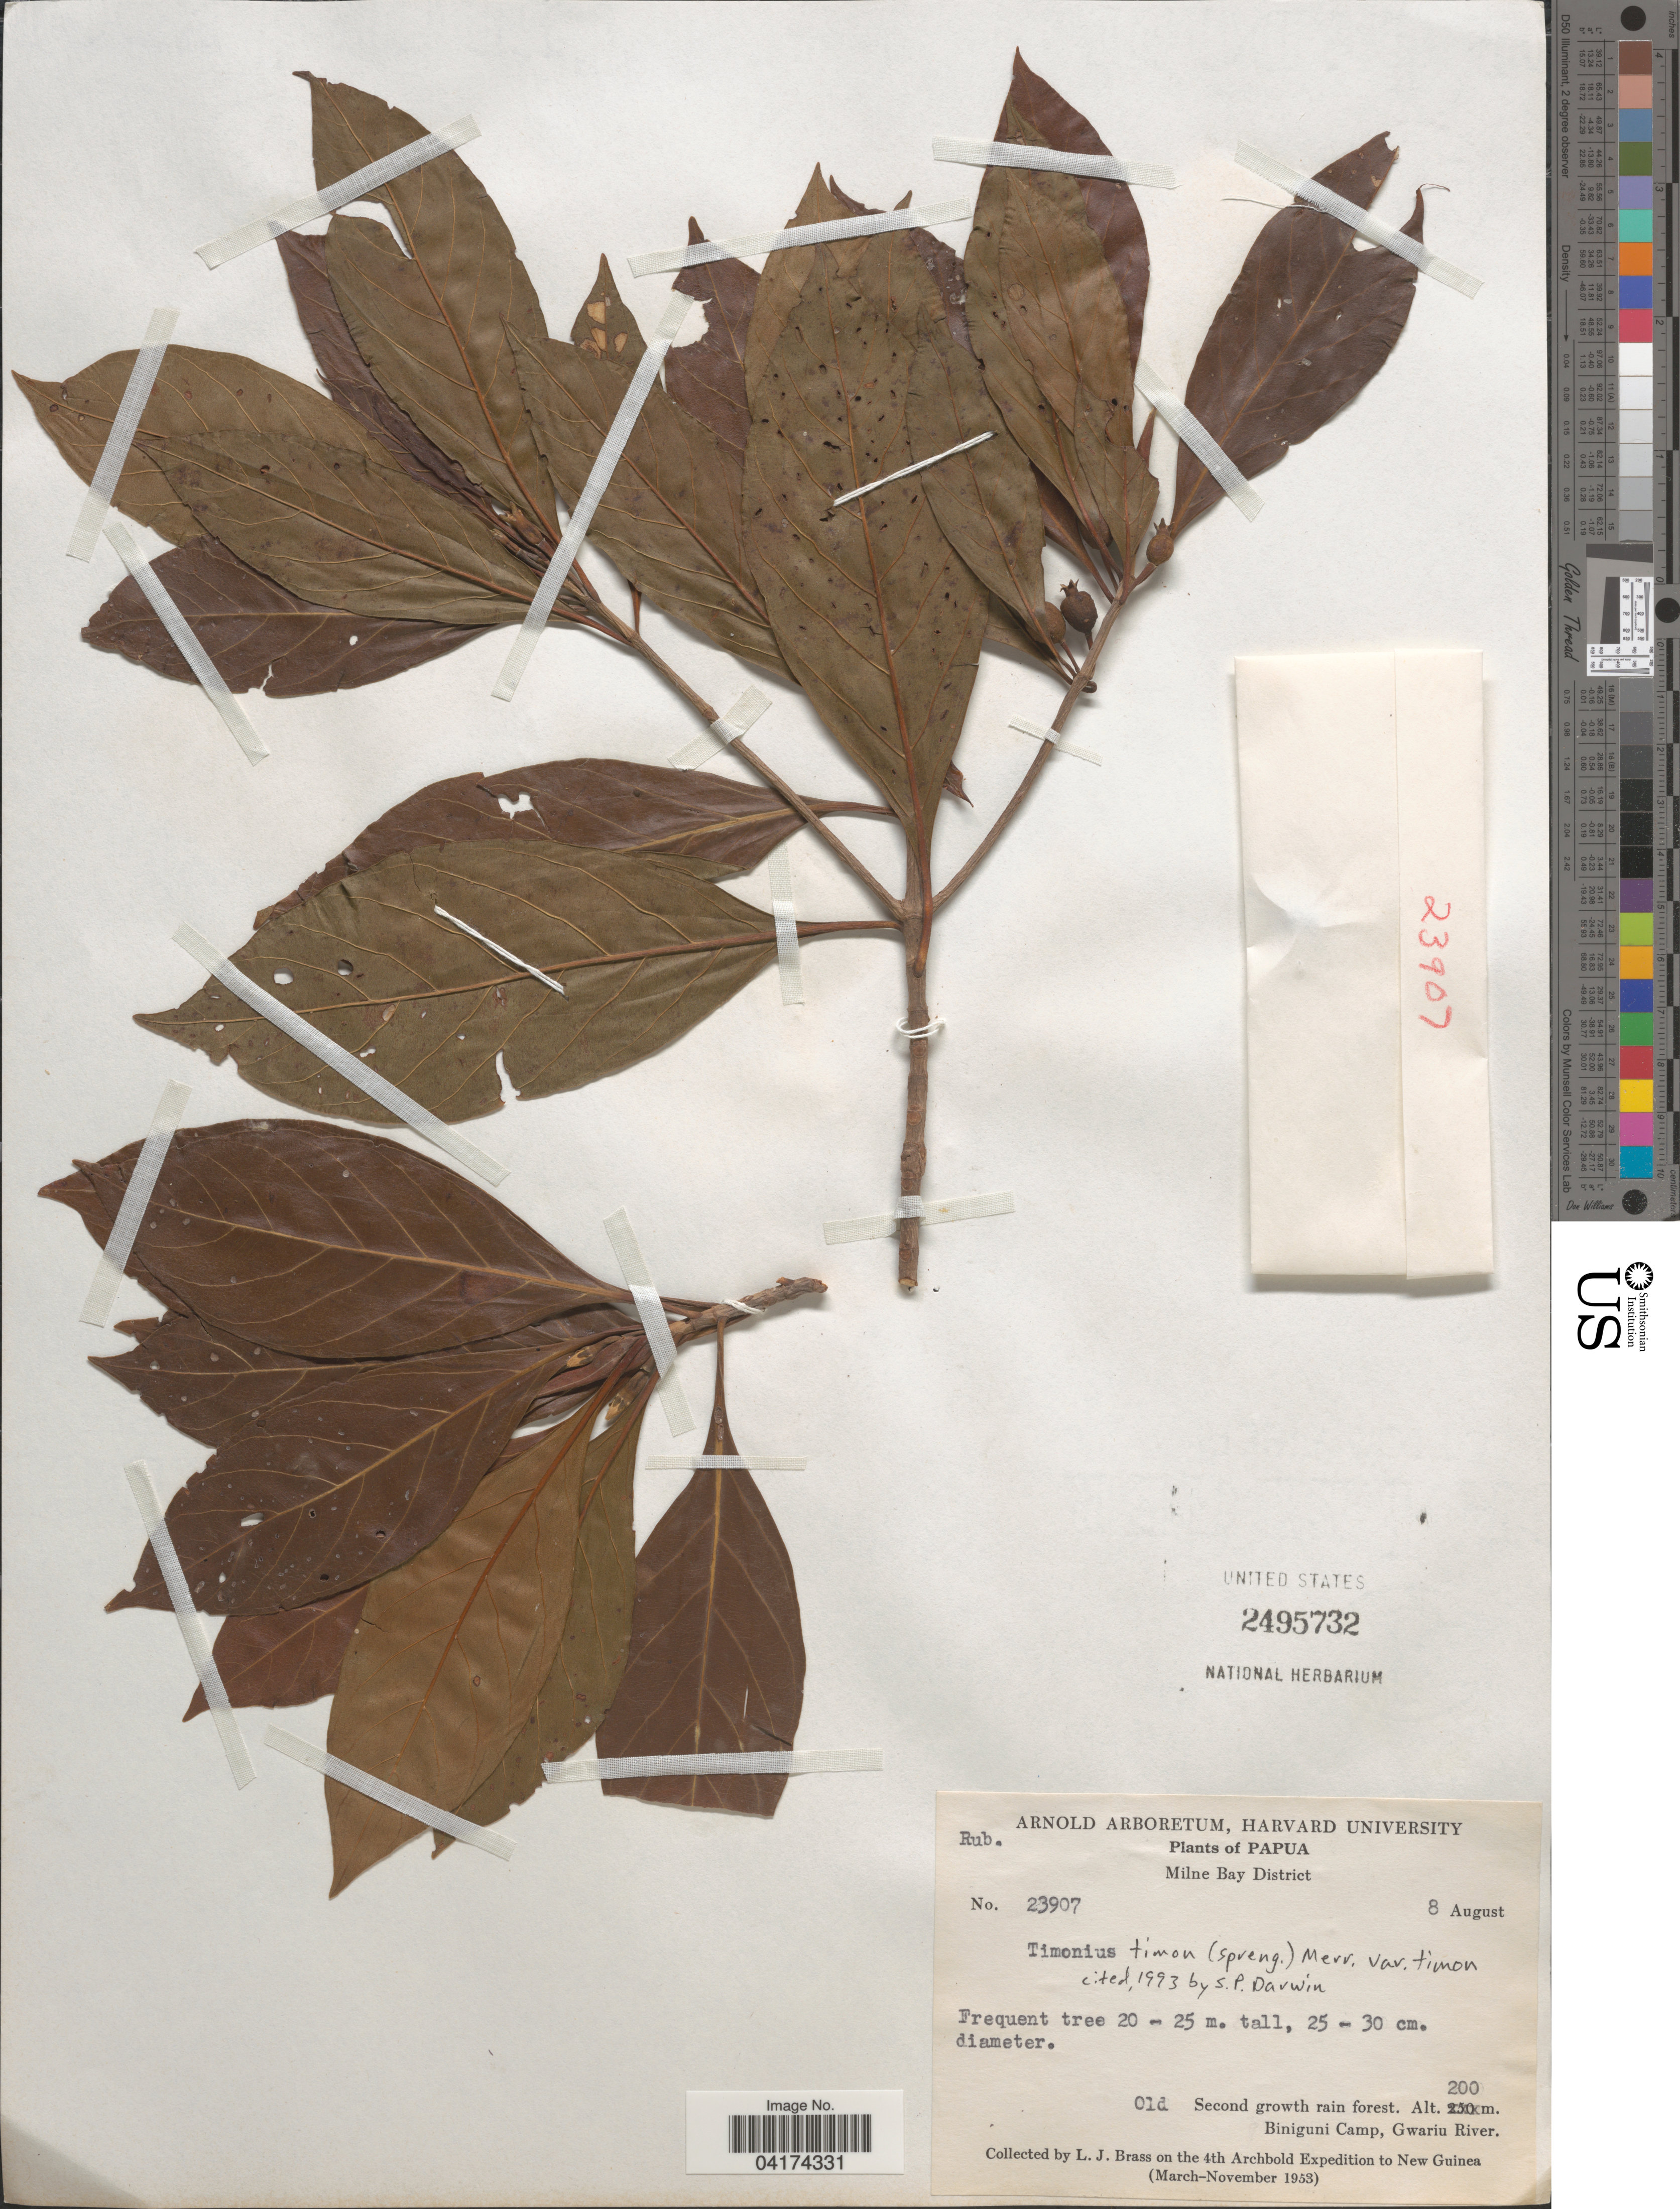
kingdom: Plantae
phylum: Tracheophyta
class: Magnoliopsida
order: Gentianales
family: Rubiaceae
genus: Timonius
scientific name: Timonius timon var. timon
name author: (Spreng.) Merr.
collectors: L. J. Brass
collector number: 23907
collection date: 1953-08-08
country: Papua New Guinea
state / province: Milne Bay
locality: Papua. Milne Bay District. Biniguni Camp, Gwariu River. The 4th Archbold Expedition to New Guinea.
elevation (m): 200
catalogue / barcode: US 2495732